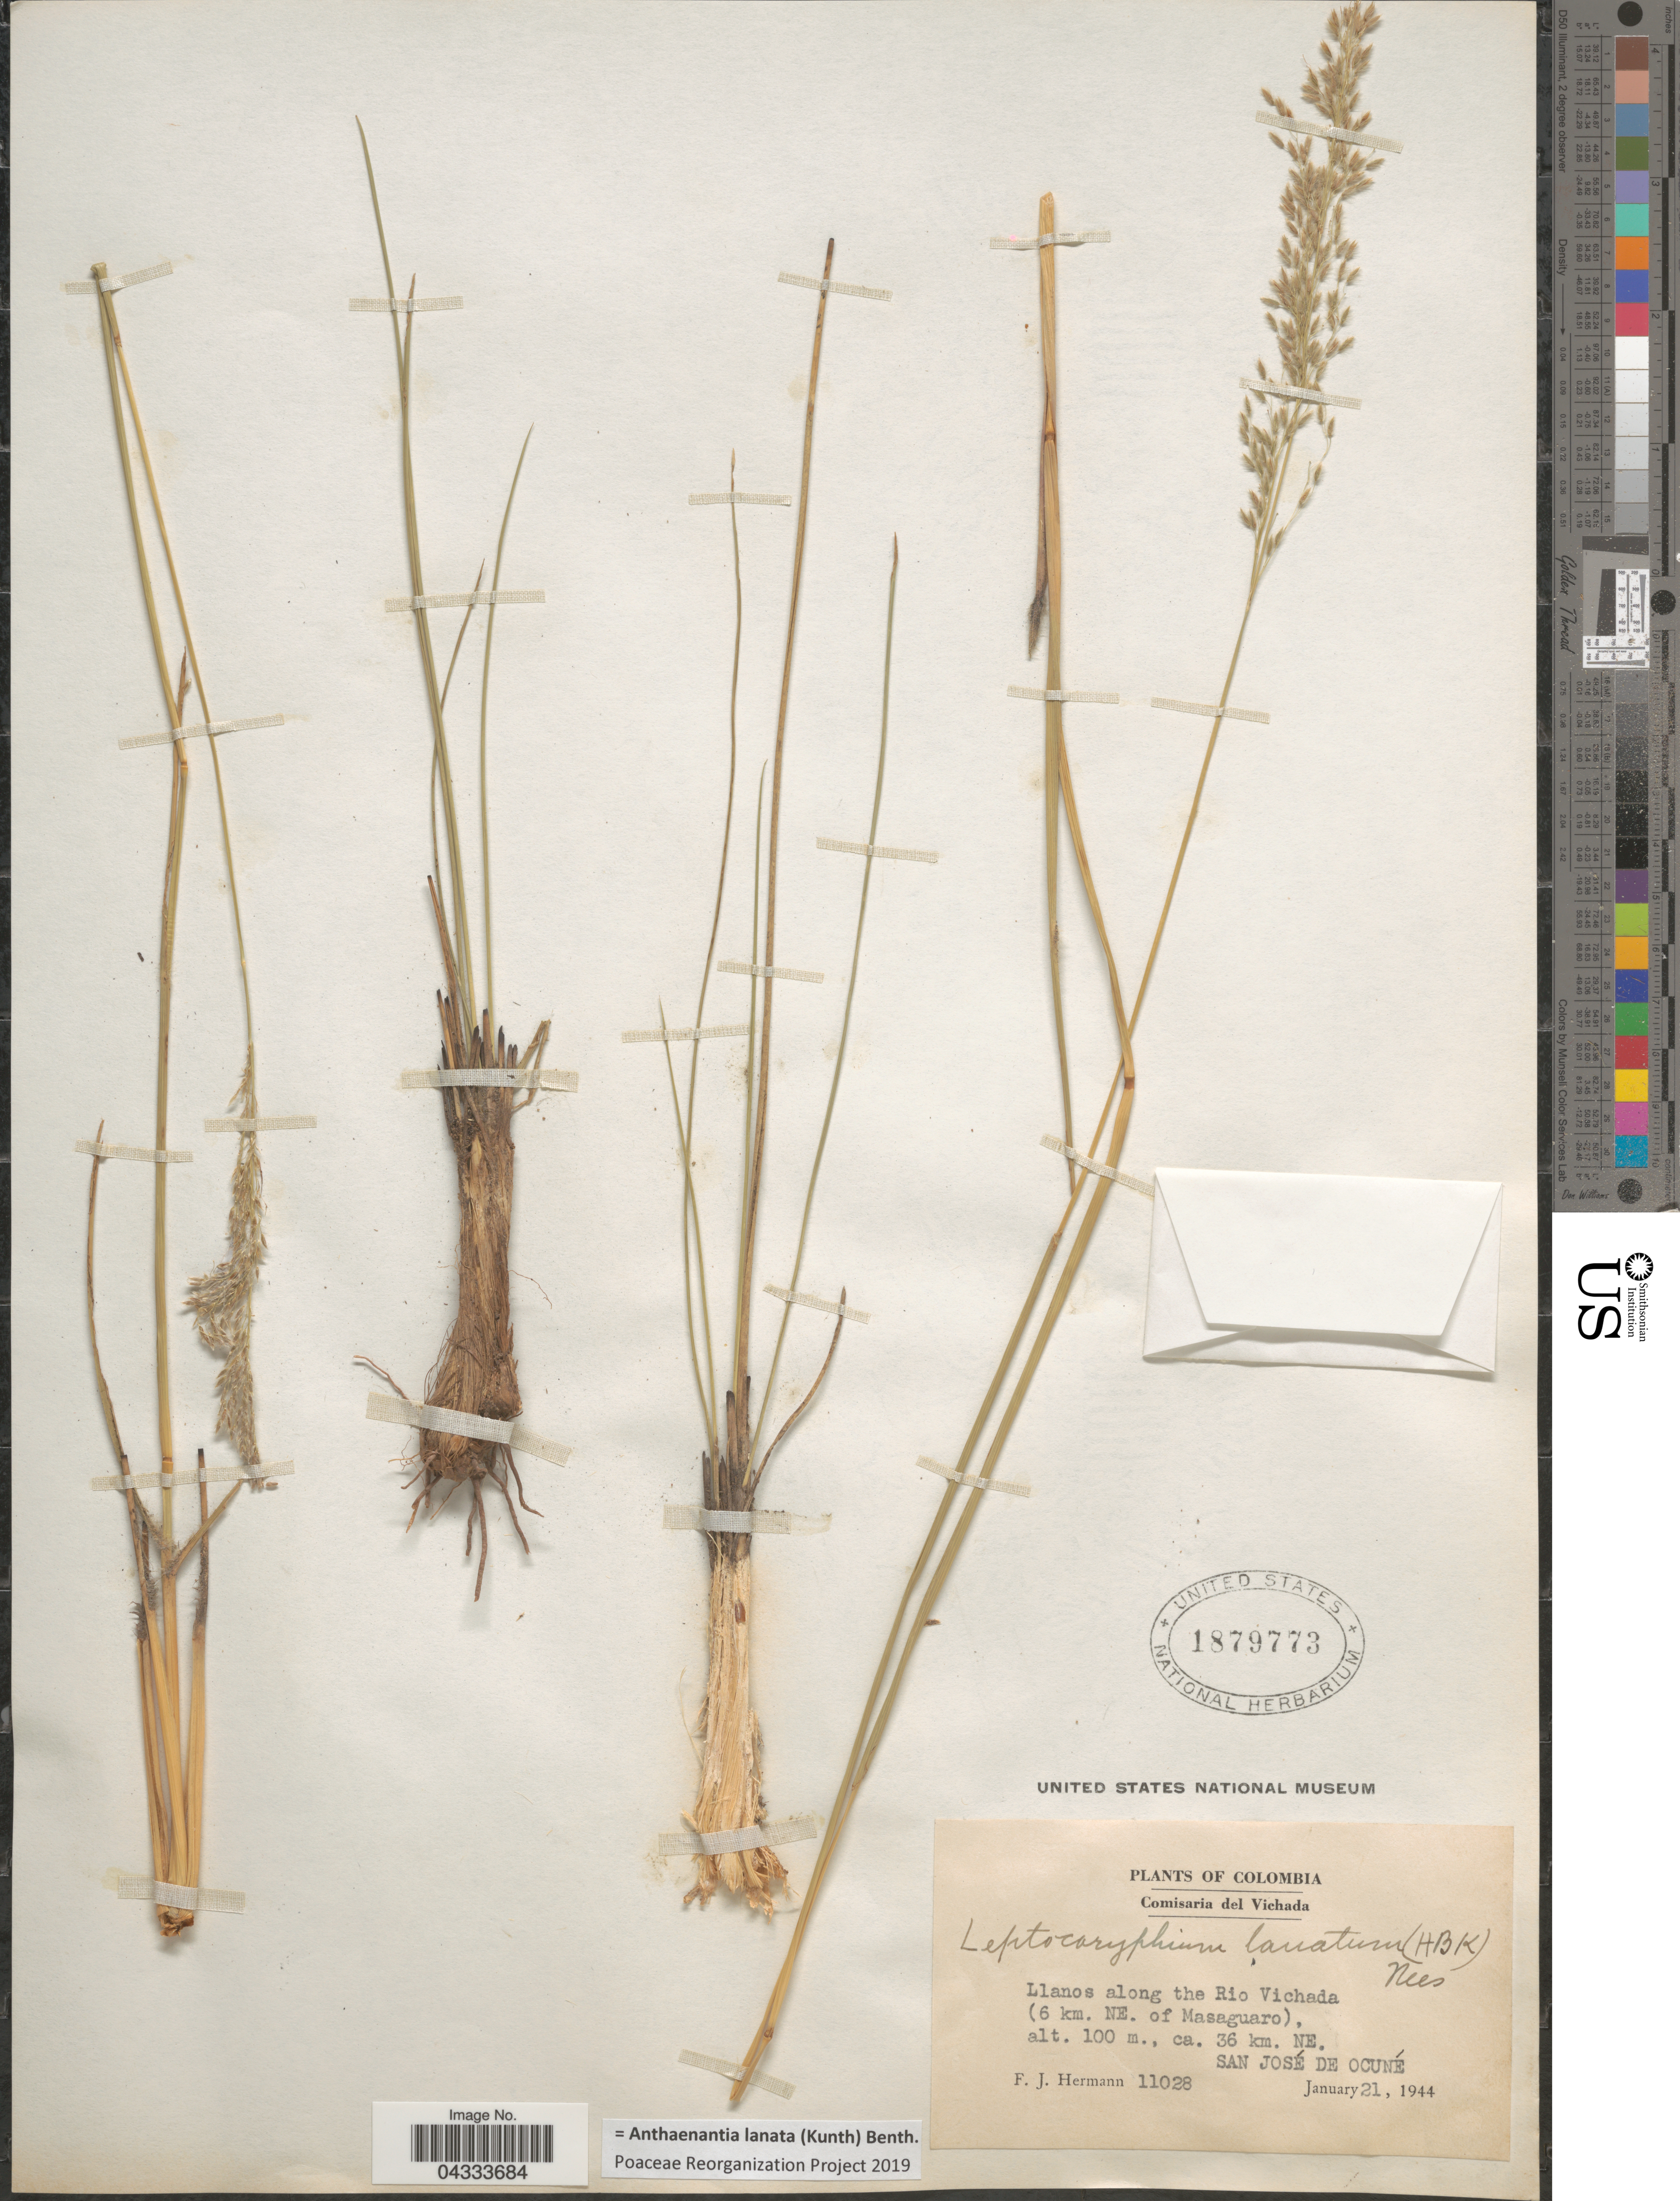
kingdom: Plantae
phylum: Tracheophyta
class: Liliopsida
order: Poales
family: Poaceae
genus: Anthaenantia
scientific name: Anthaenantia lanata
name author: (Kunth) Benth.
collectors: F. J. Hermann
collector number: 11028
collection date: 1944-01-21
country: Colombia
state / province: Vichada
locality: Comisaria del Vichada. Llanos along the Rio Vichada (6 km. NE. of Masaguaro). Ca. 36 km. NE. San José de Ocuné.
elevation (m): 100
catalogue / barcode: US 1879773